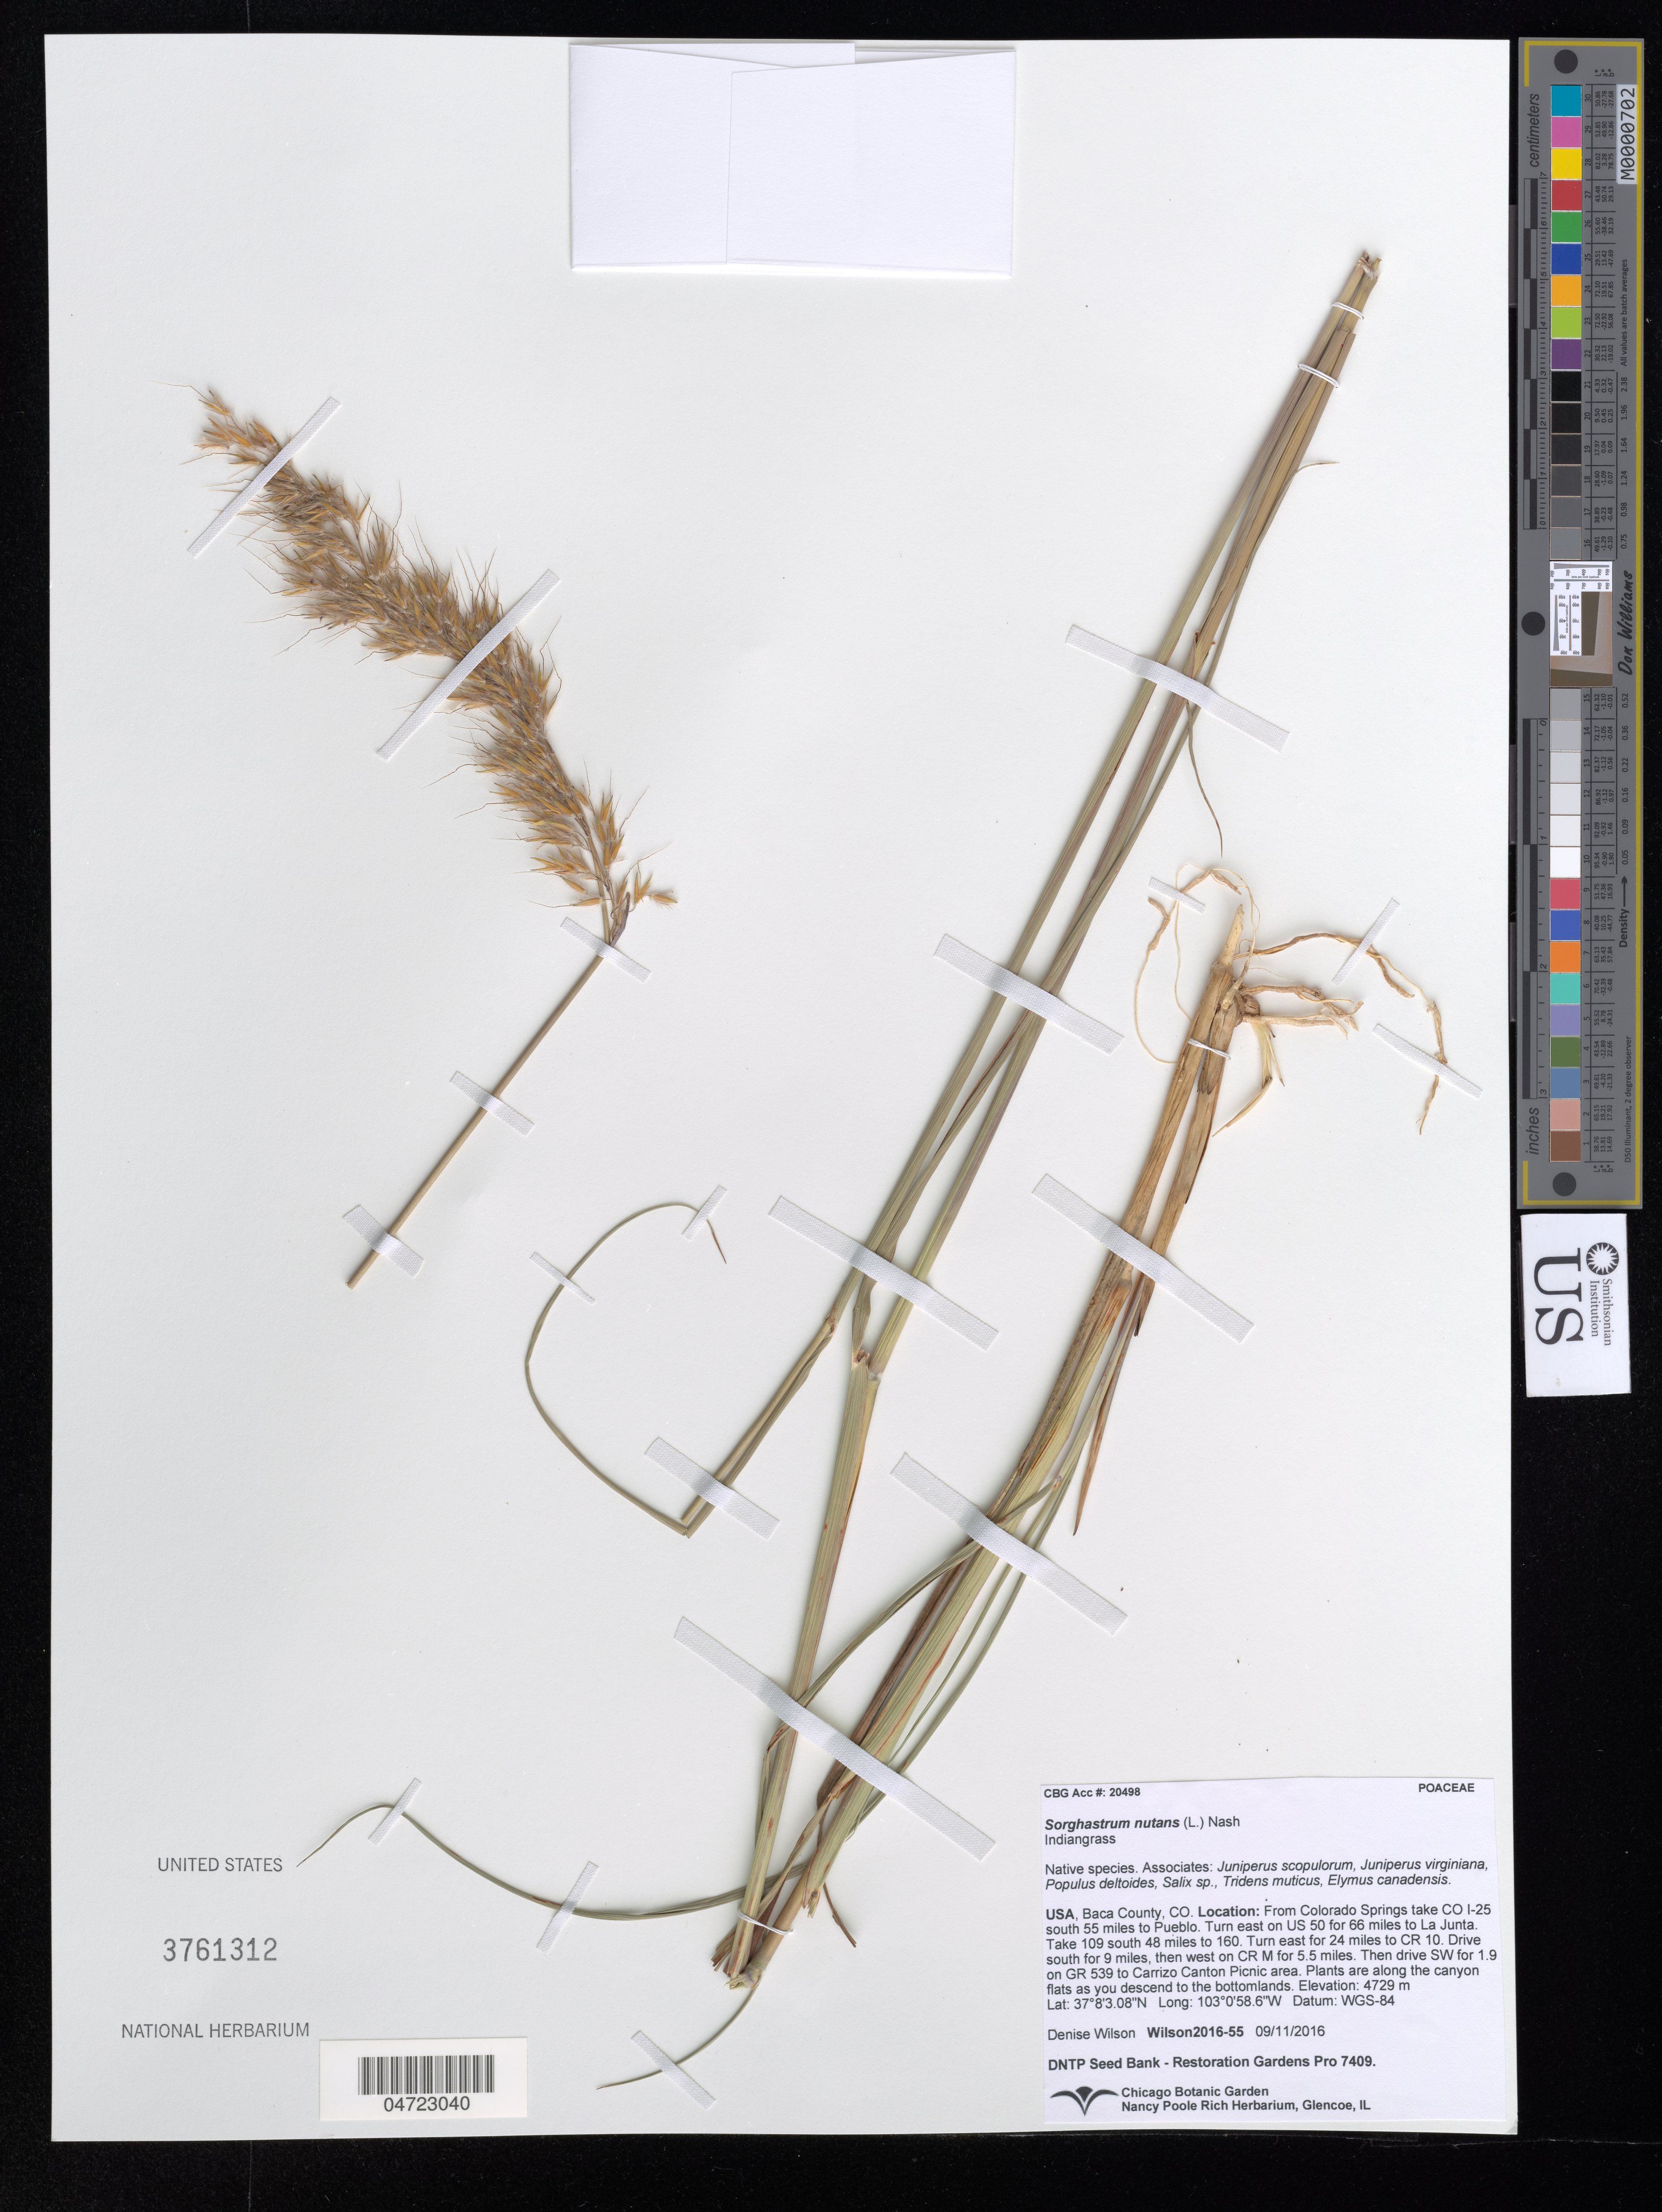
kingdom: Plantae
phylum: Tracheophyta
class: Liliopsida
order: Poales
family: Poaceae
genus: Sorghastrum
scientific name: Sorghastrum nutans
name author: (L.) Nash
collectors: D. Wilson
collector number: Wilson2016-55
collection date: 2016-09-11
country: United States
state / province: Colorado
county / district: Baca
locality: Baca County. From Colorado Springs take CO I-25 south 55 miles to Pueblo. Turn east on US 50 for 66 miles to La Junta. Take 109 south 48 miles to 160. Turn east for 24 miles to CR 10. Drive south for 9 miles, then west on CR M for 5.5 miles. Then drive SW for 1.9 on GR 539 to Carrizo Canton Picnic area. Plants are along the canyon flats as you descend to the bottomlands.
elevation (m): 4729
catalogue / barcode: US 3761312